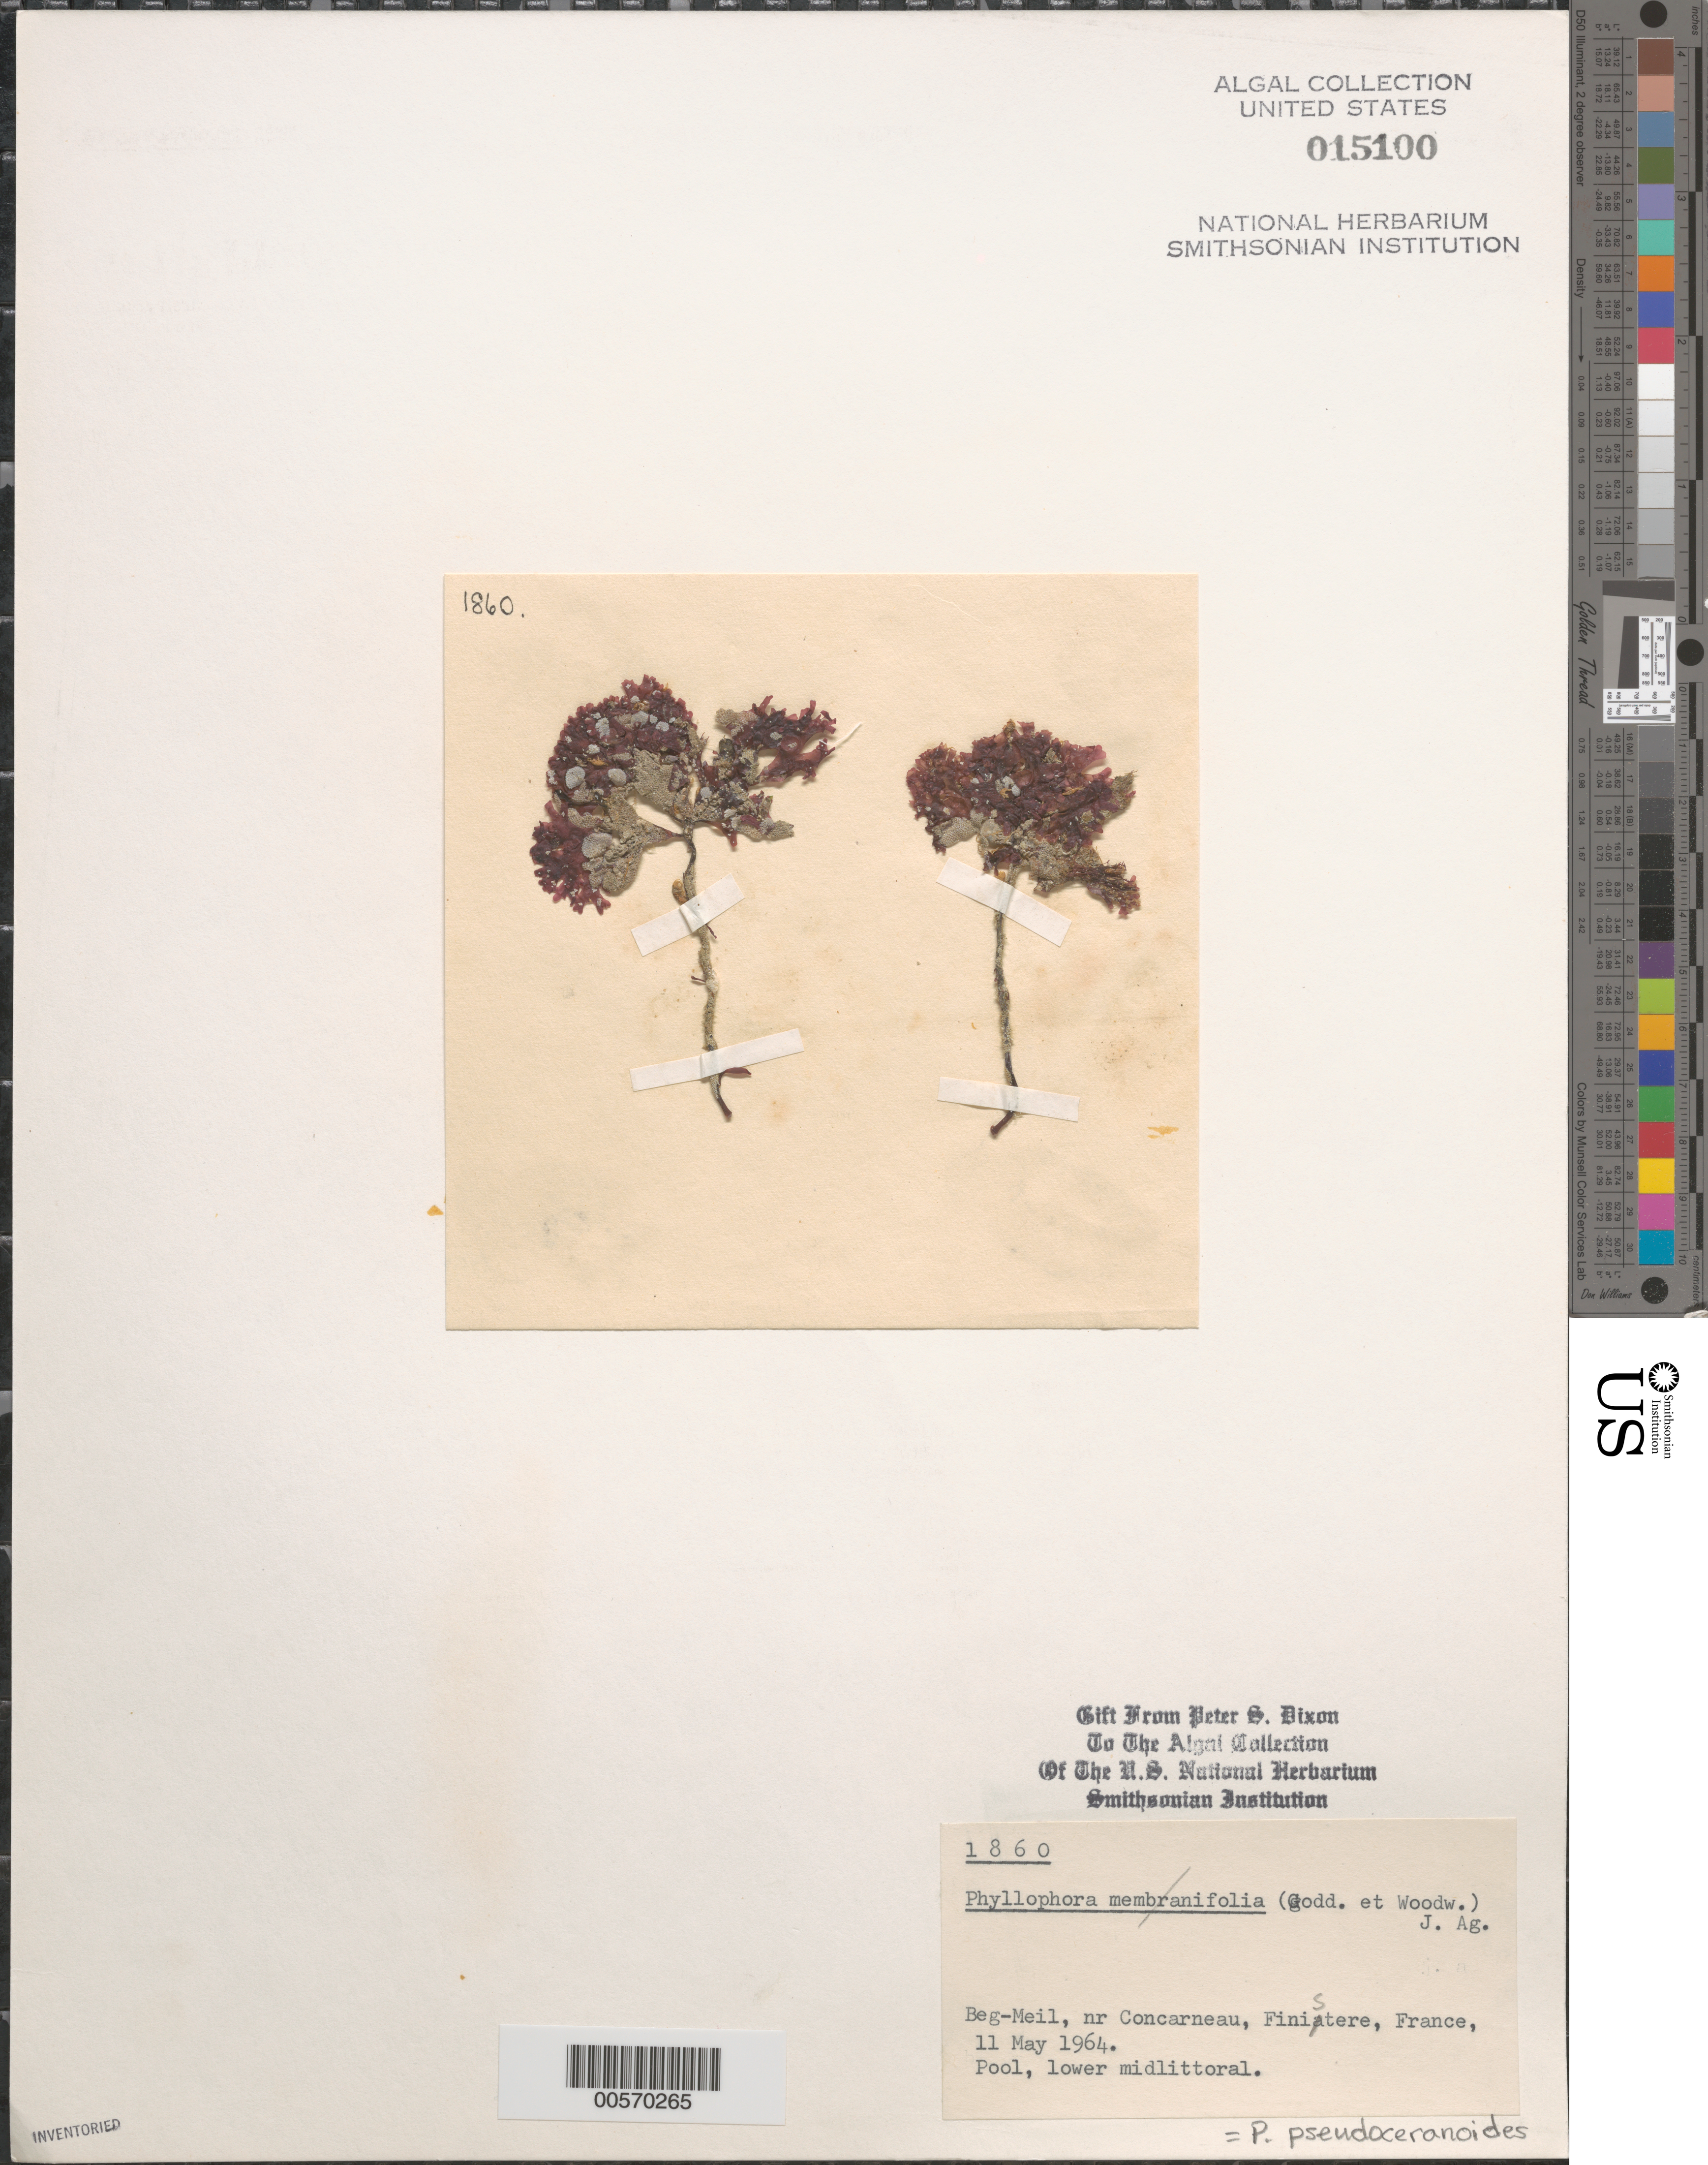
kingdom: Plantae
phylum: Rhodophyta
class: Florideophyceae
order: Gigartinales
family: Phyllophoraceae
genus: Phyllophora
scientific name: Phyllophora pseudoceranoides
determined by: Dixon, P. S.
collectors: P. S. Dixon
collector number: PSD 1860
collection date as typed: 11 May 1964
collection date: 1964-05-11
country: France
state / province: Bretagne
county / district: Finistère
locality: Beg-meil, near concarneau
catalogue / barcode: US 15100